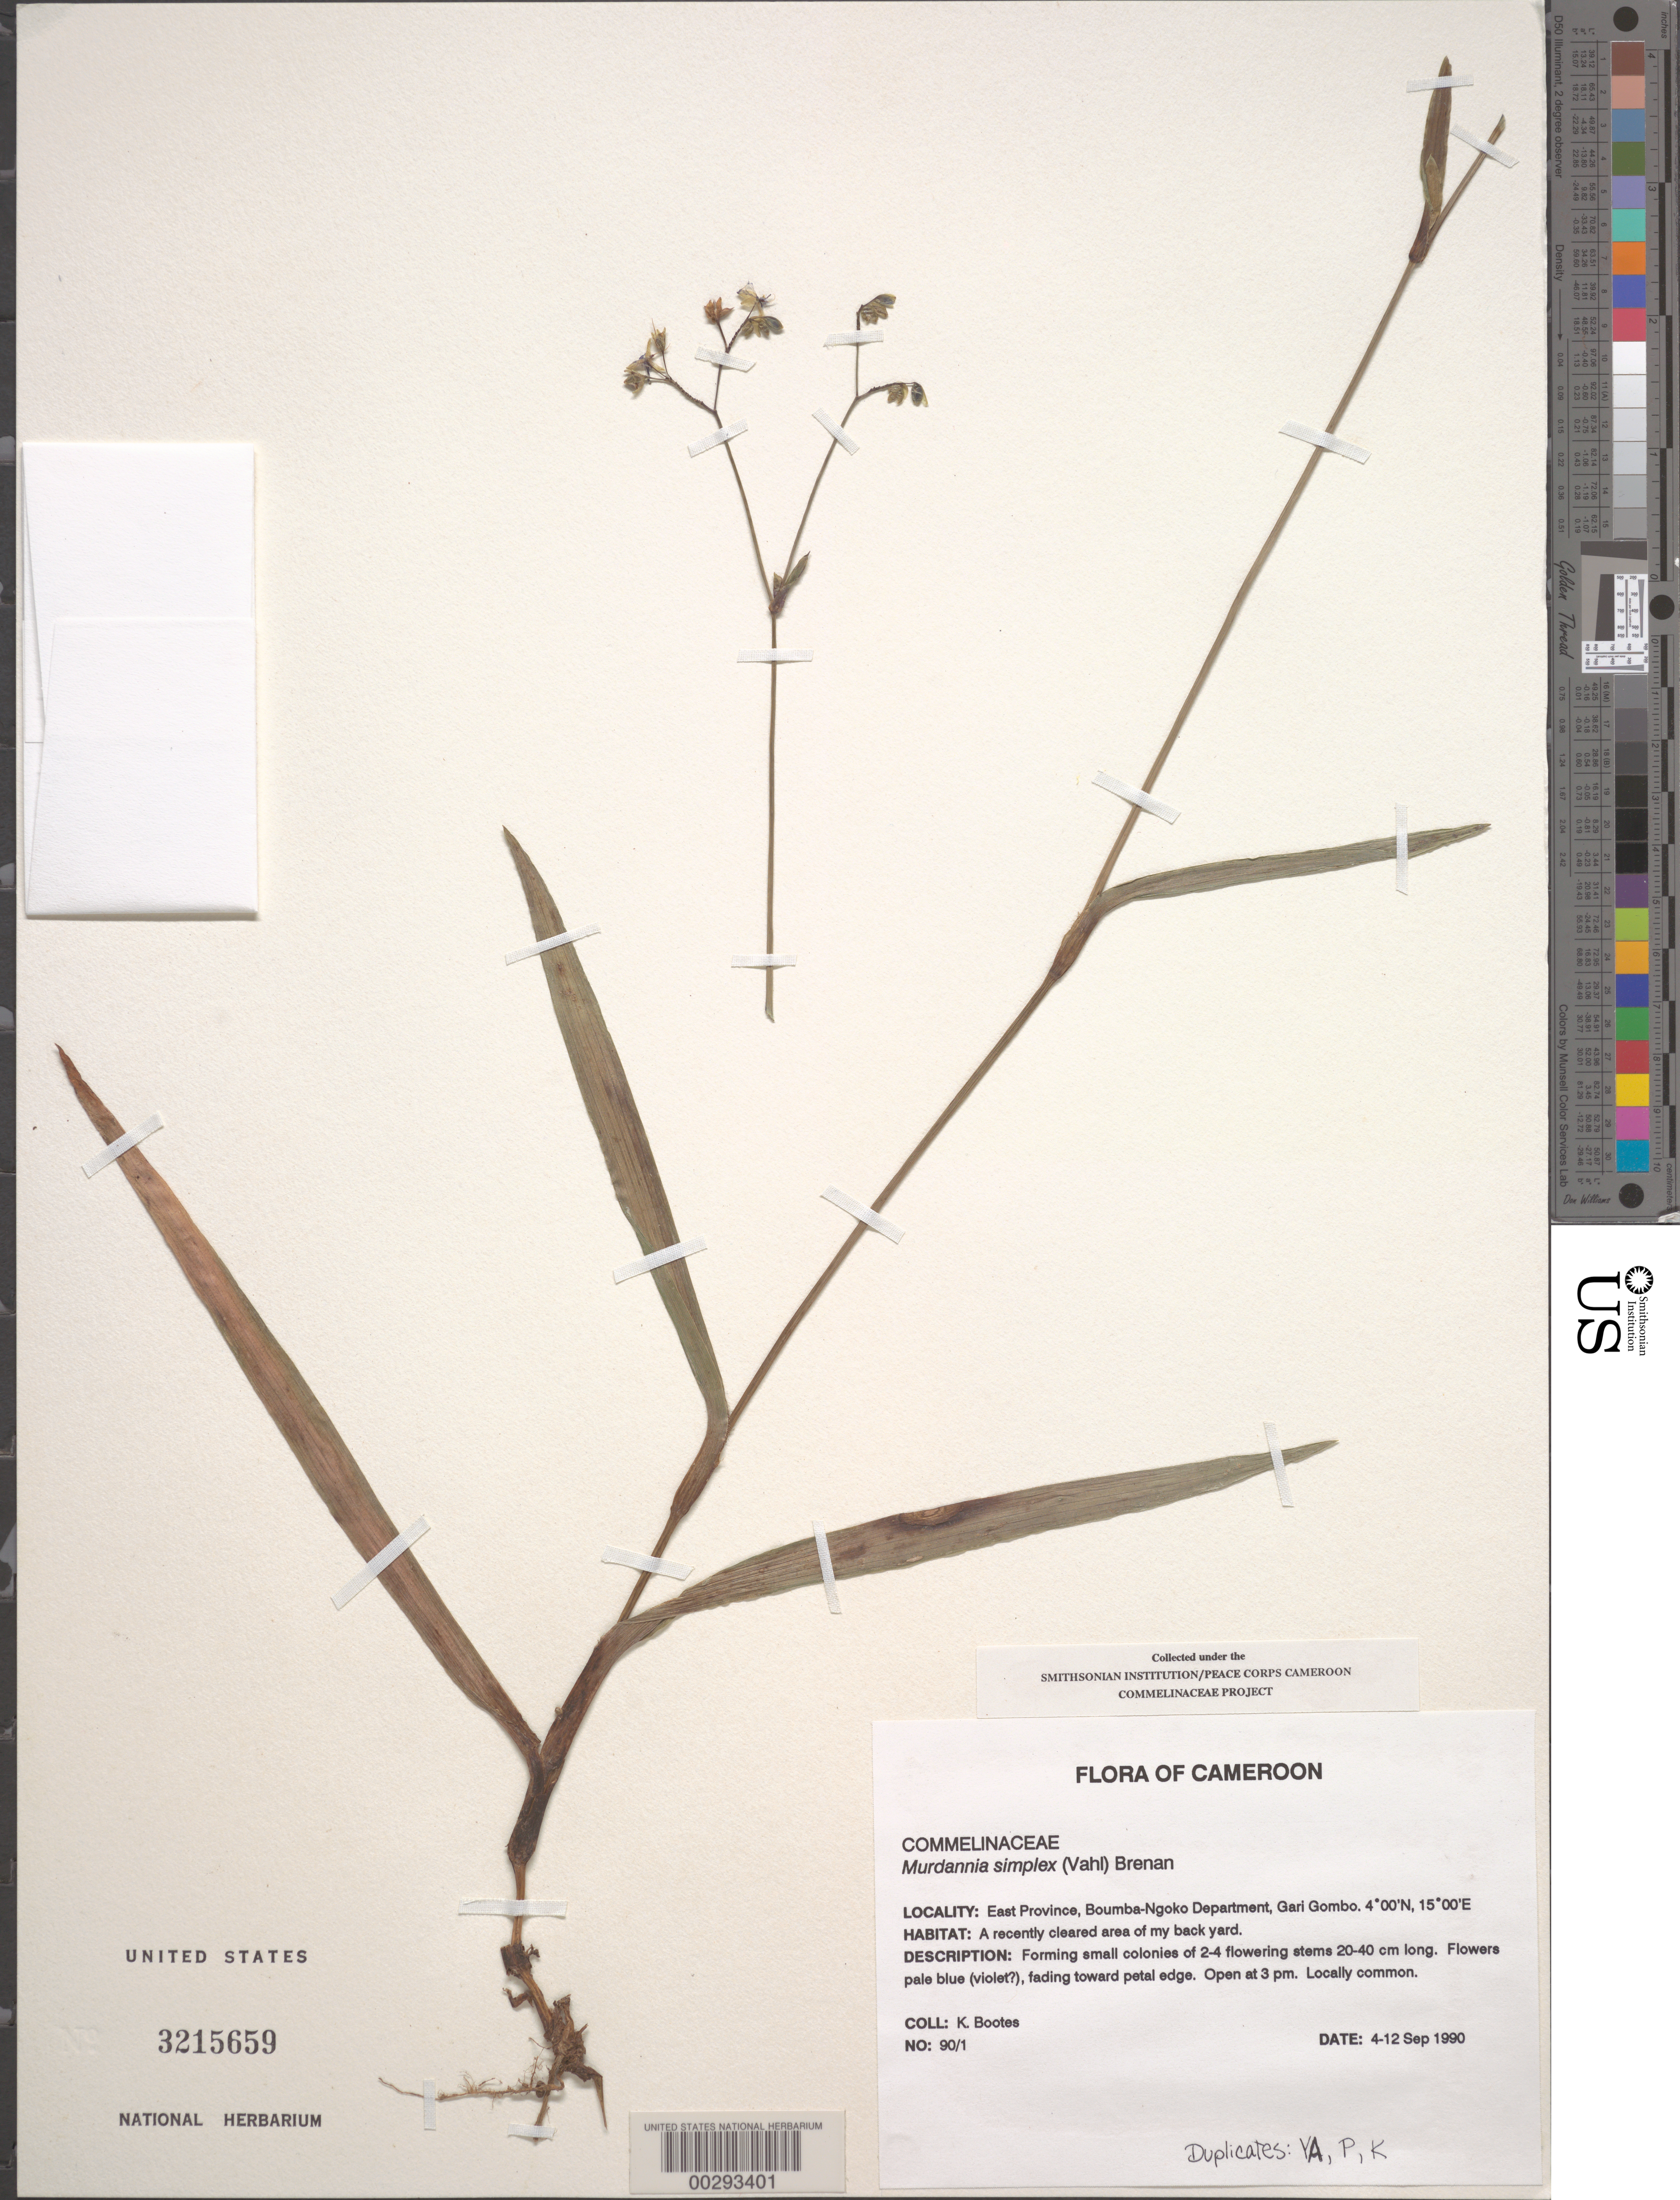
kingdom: Plantae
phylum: Tracheophyta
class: Liliopsida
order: Commelinales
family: Commelinaceae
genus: Murdannia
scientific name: Murdannia simplex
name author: (Vahl) Brenan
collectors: K. Bootes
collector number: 90/1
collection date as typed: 04 Sep 1990 to 12 Sep 1990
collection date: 1990-09-04/1990-09-12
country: Cameroon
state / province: Est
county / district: Boumba-ngoko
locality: Gari gombo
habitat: A recently cleared area of back yard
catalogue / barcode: US 3215659